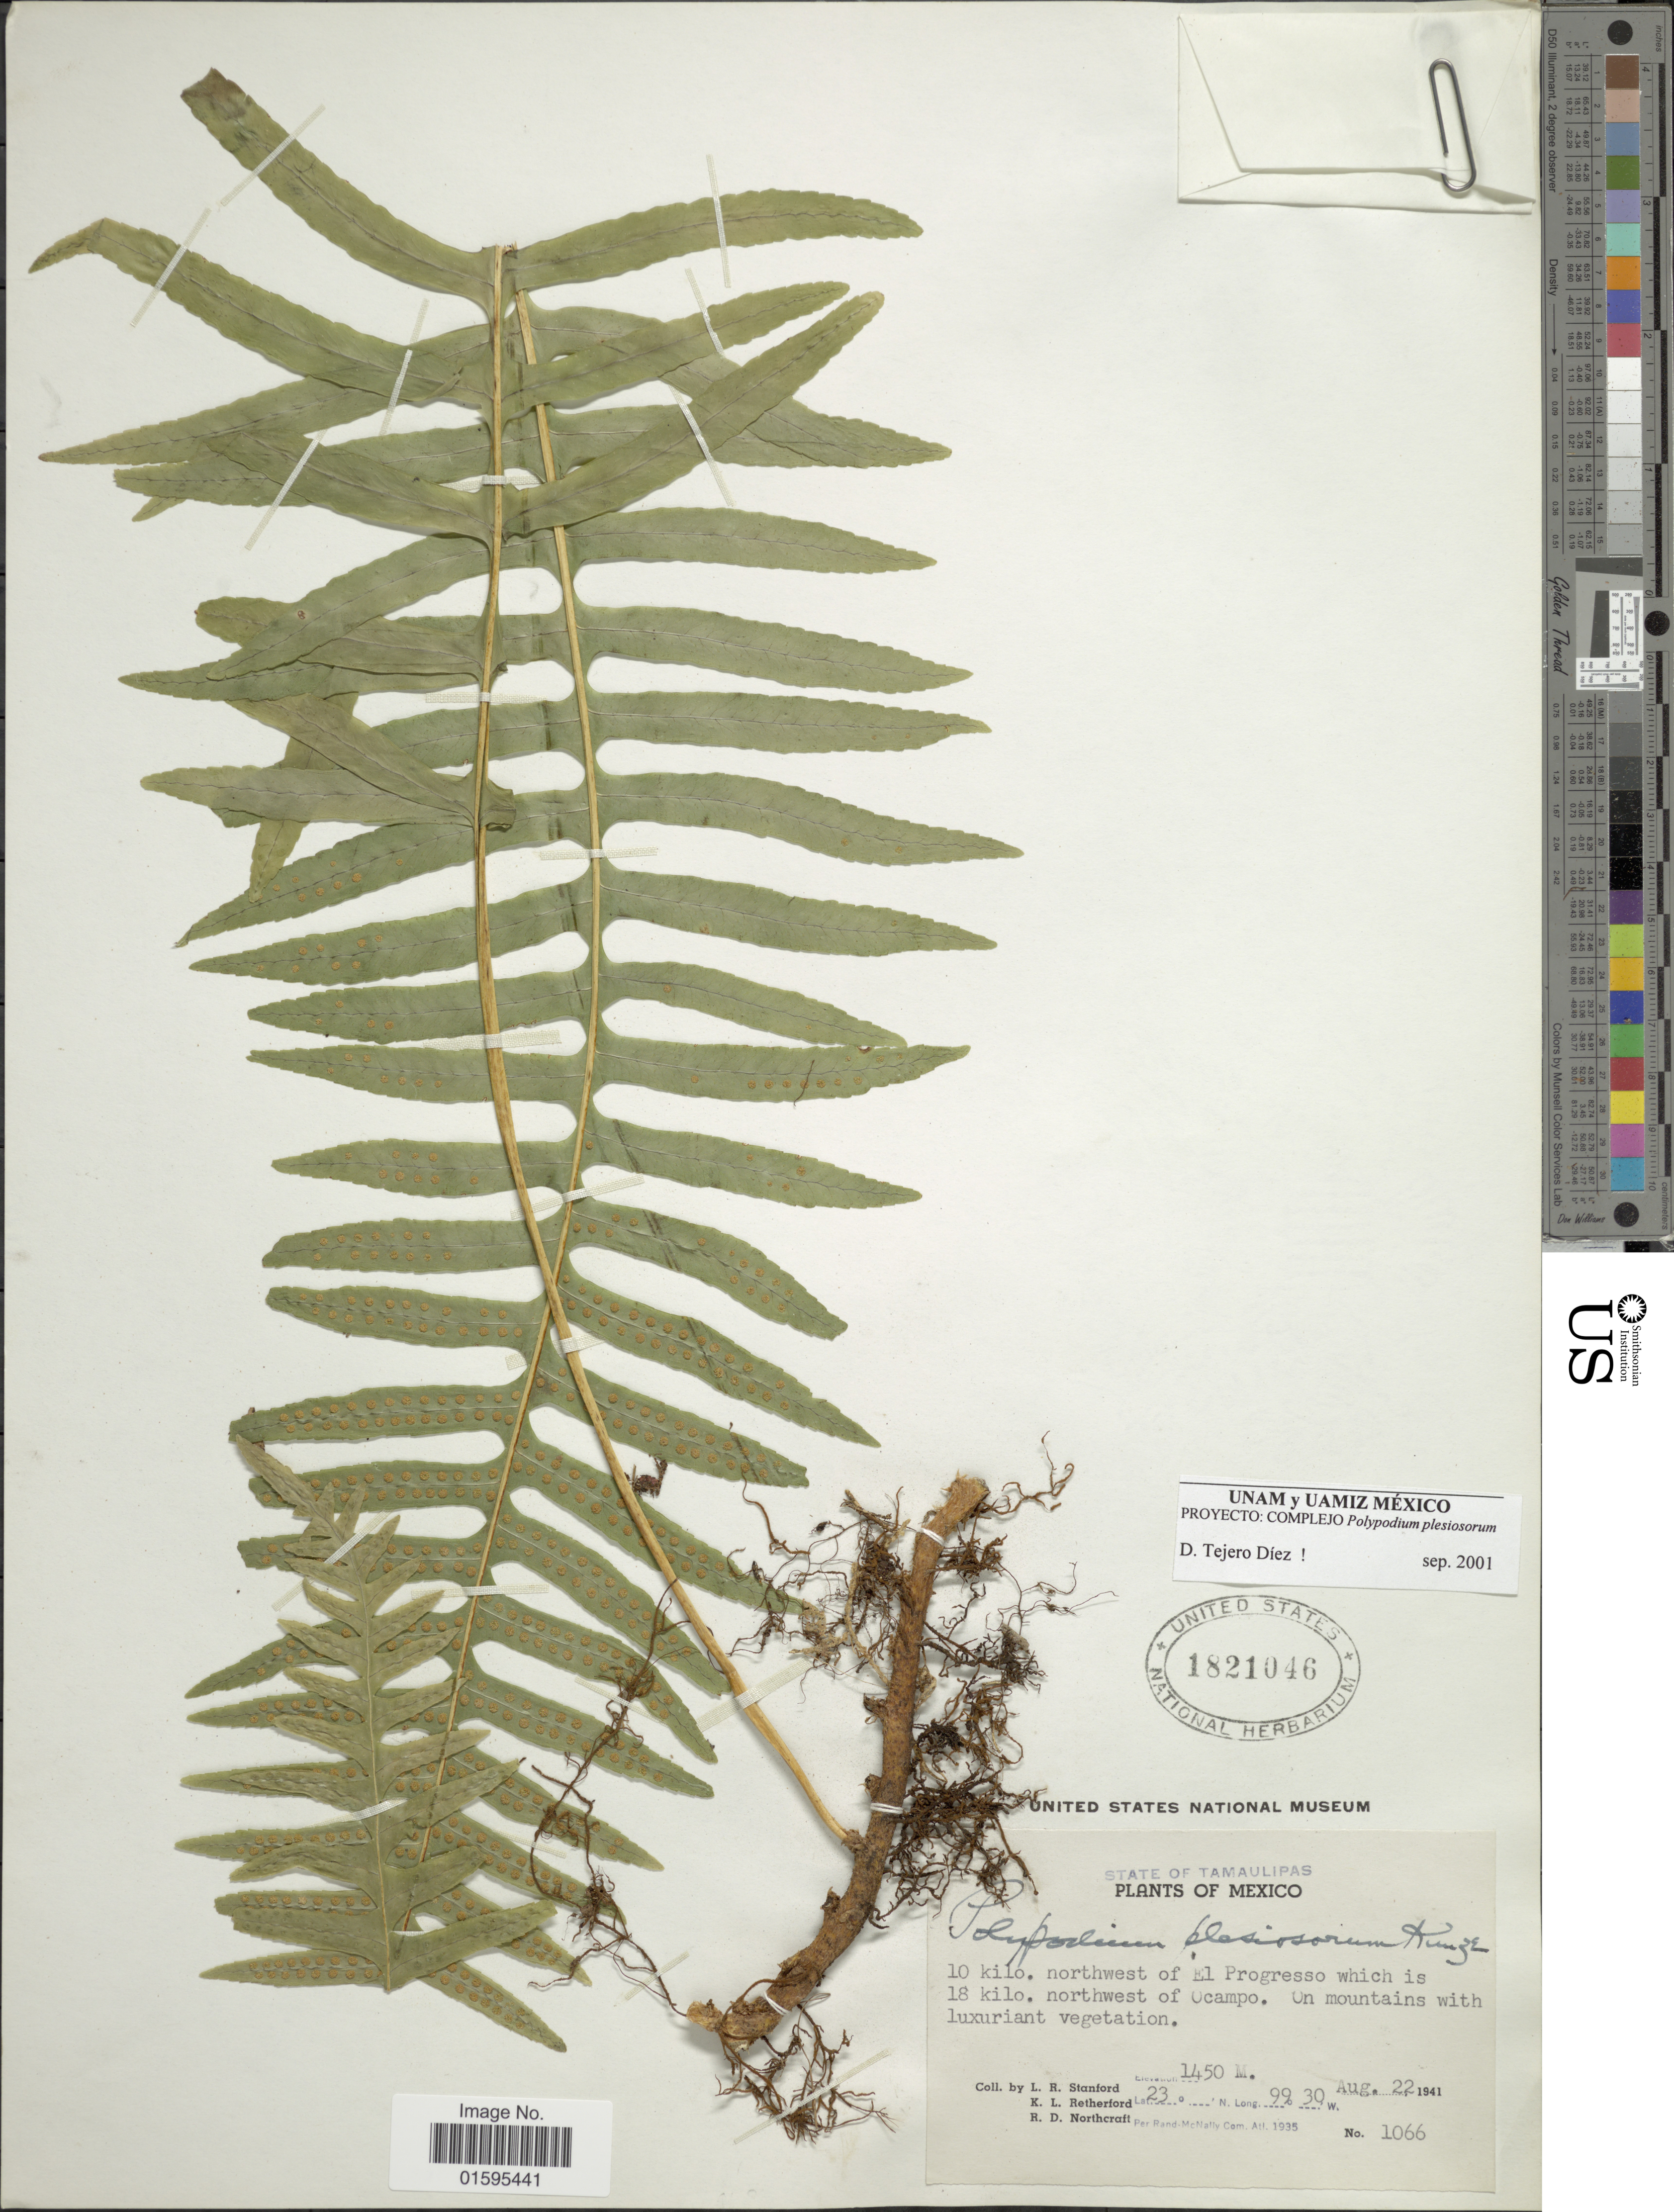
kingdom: Plantae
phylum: Tracheophyta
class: Polypodiopsida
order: Polypodiales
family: Polypodiaceae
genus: Polypodium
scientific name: Polypodium plesiosorum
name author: Kunze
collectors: L. R. Stanford, K. Retherford & R. Northcraft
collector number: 1066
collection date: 1941-08-22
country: Mexico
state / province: Tamaulipas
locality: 10 kilo. northwest of El Progresso which is 18 kilo. northwest of Ocampo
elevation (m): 1450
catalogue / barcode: US 1821046